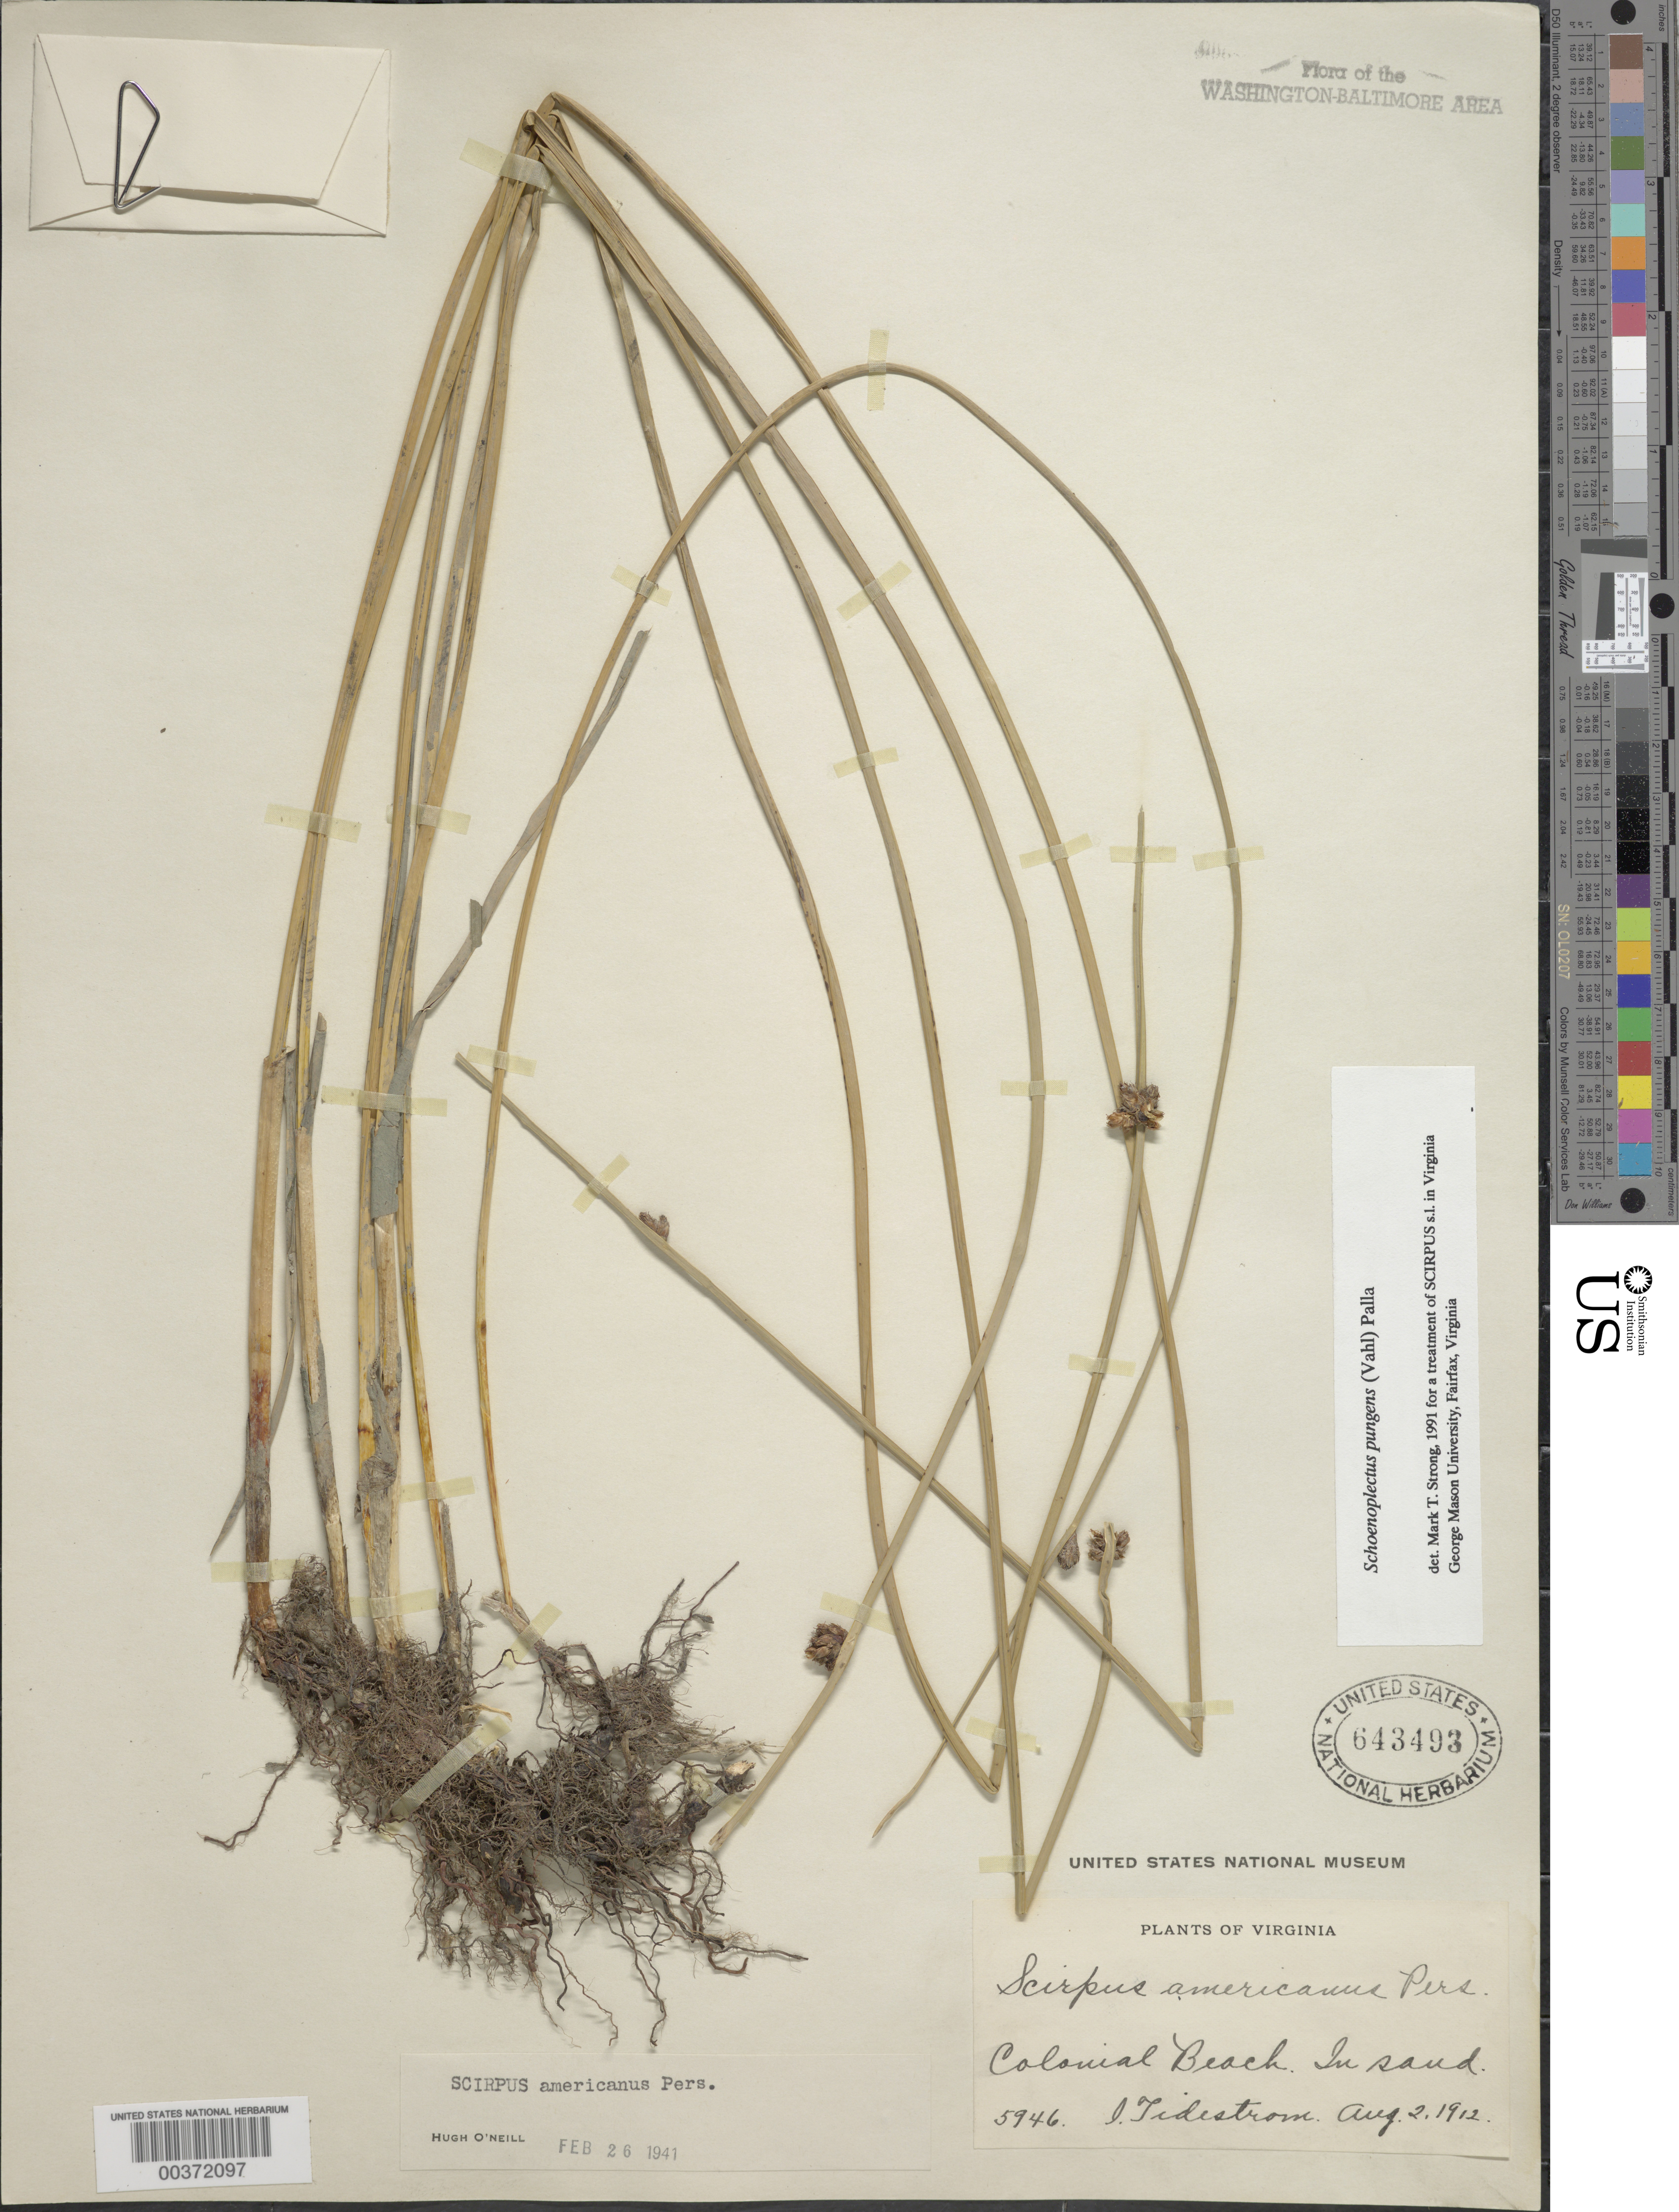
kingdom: Plantae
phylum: Tracheophyta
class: Liliopsida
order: Poales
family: Cyperaceae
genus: Schoenoplectus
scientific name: Schoenoplectus americanus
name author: (Pers.) Volkart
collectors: I. F. Tidestrom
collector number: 5946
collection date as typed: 02 Aug 1912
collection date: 1912-08-02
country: United States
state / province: Virginia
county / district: Westmoreland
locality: Colonial Beach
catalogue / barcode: US 643493